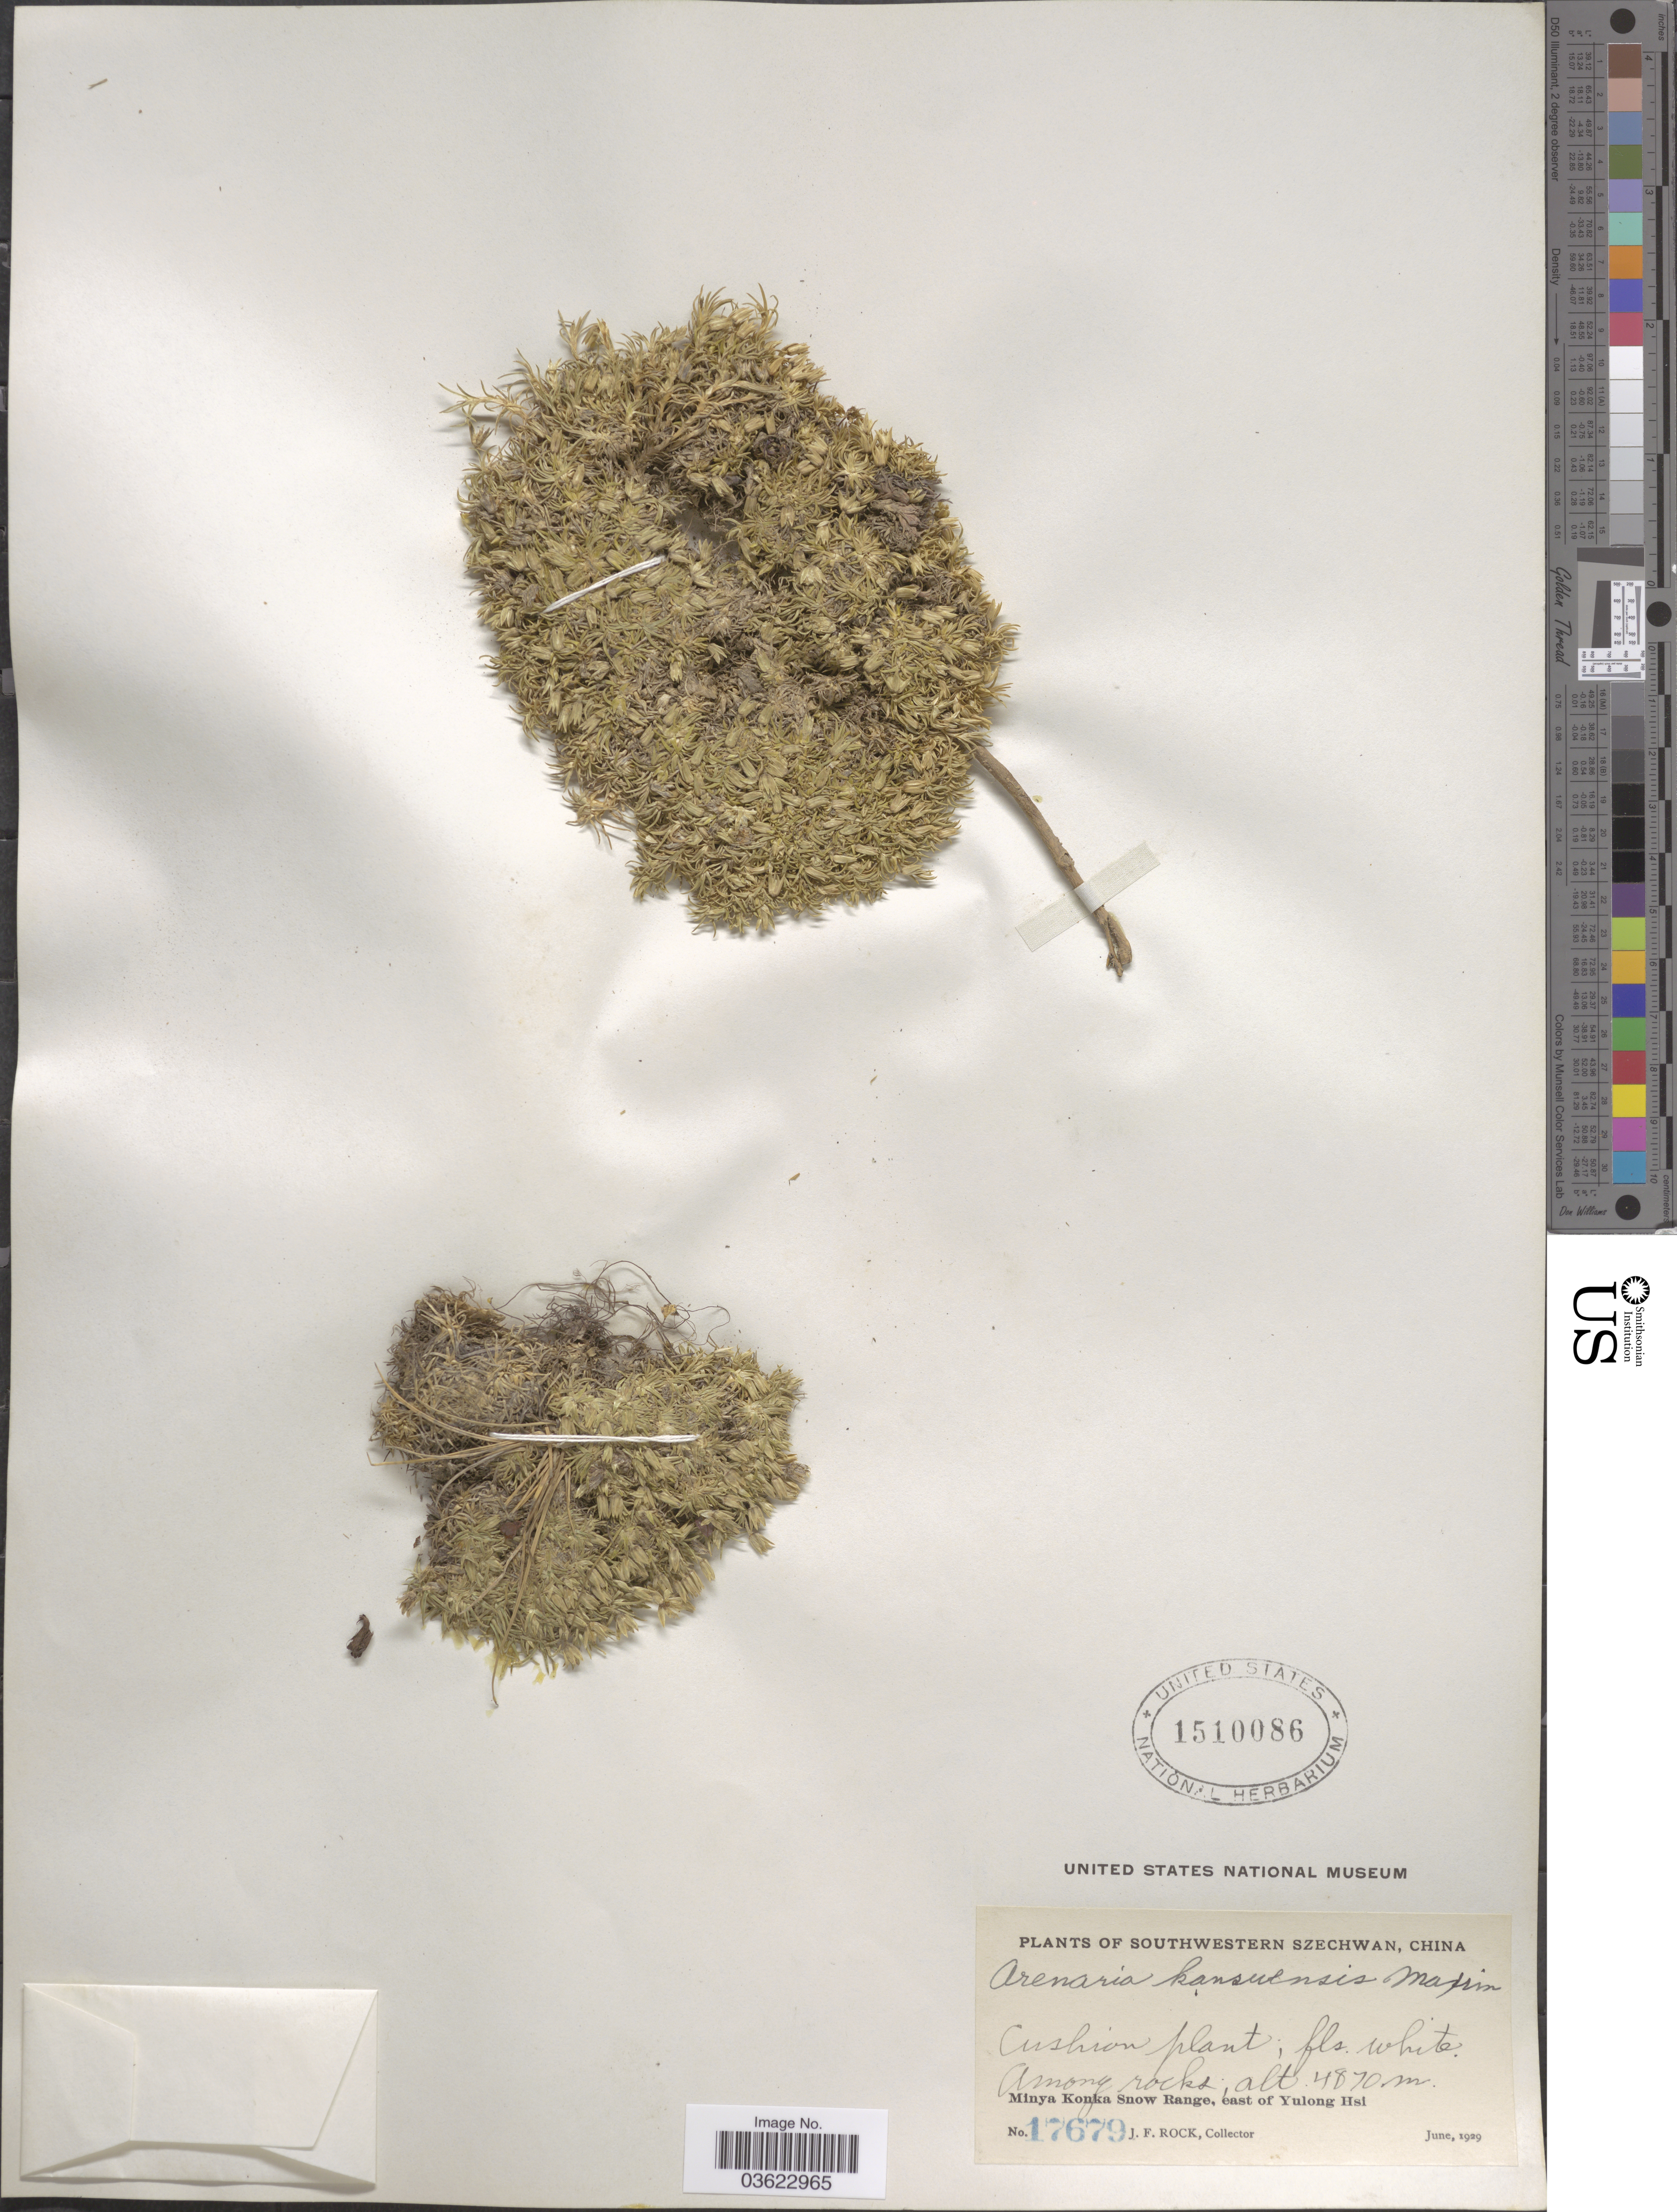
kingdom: Plantae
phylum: Tracheophyta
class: Magnoliopsida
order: Caryophyllales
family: Caryophyllaceae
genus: Eremogone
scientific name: Eremogone kansuensis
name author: (Maxim.) Dillenb. & Kadereit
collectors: J. Rock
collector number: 17679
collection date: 1929-06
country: China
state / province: Sichuan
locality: Southwestern Szechwan. Minya Konka Snow Range, east of Yulong Hsi.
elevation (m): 4870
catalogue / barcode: US 1510086